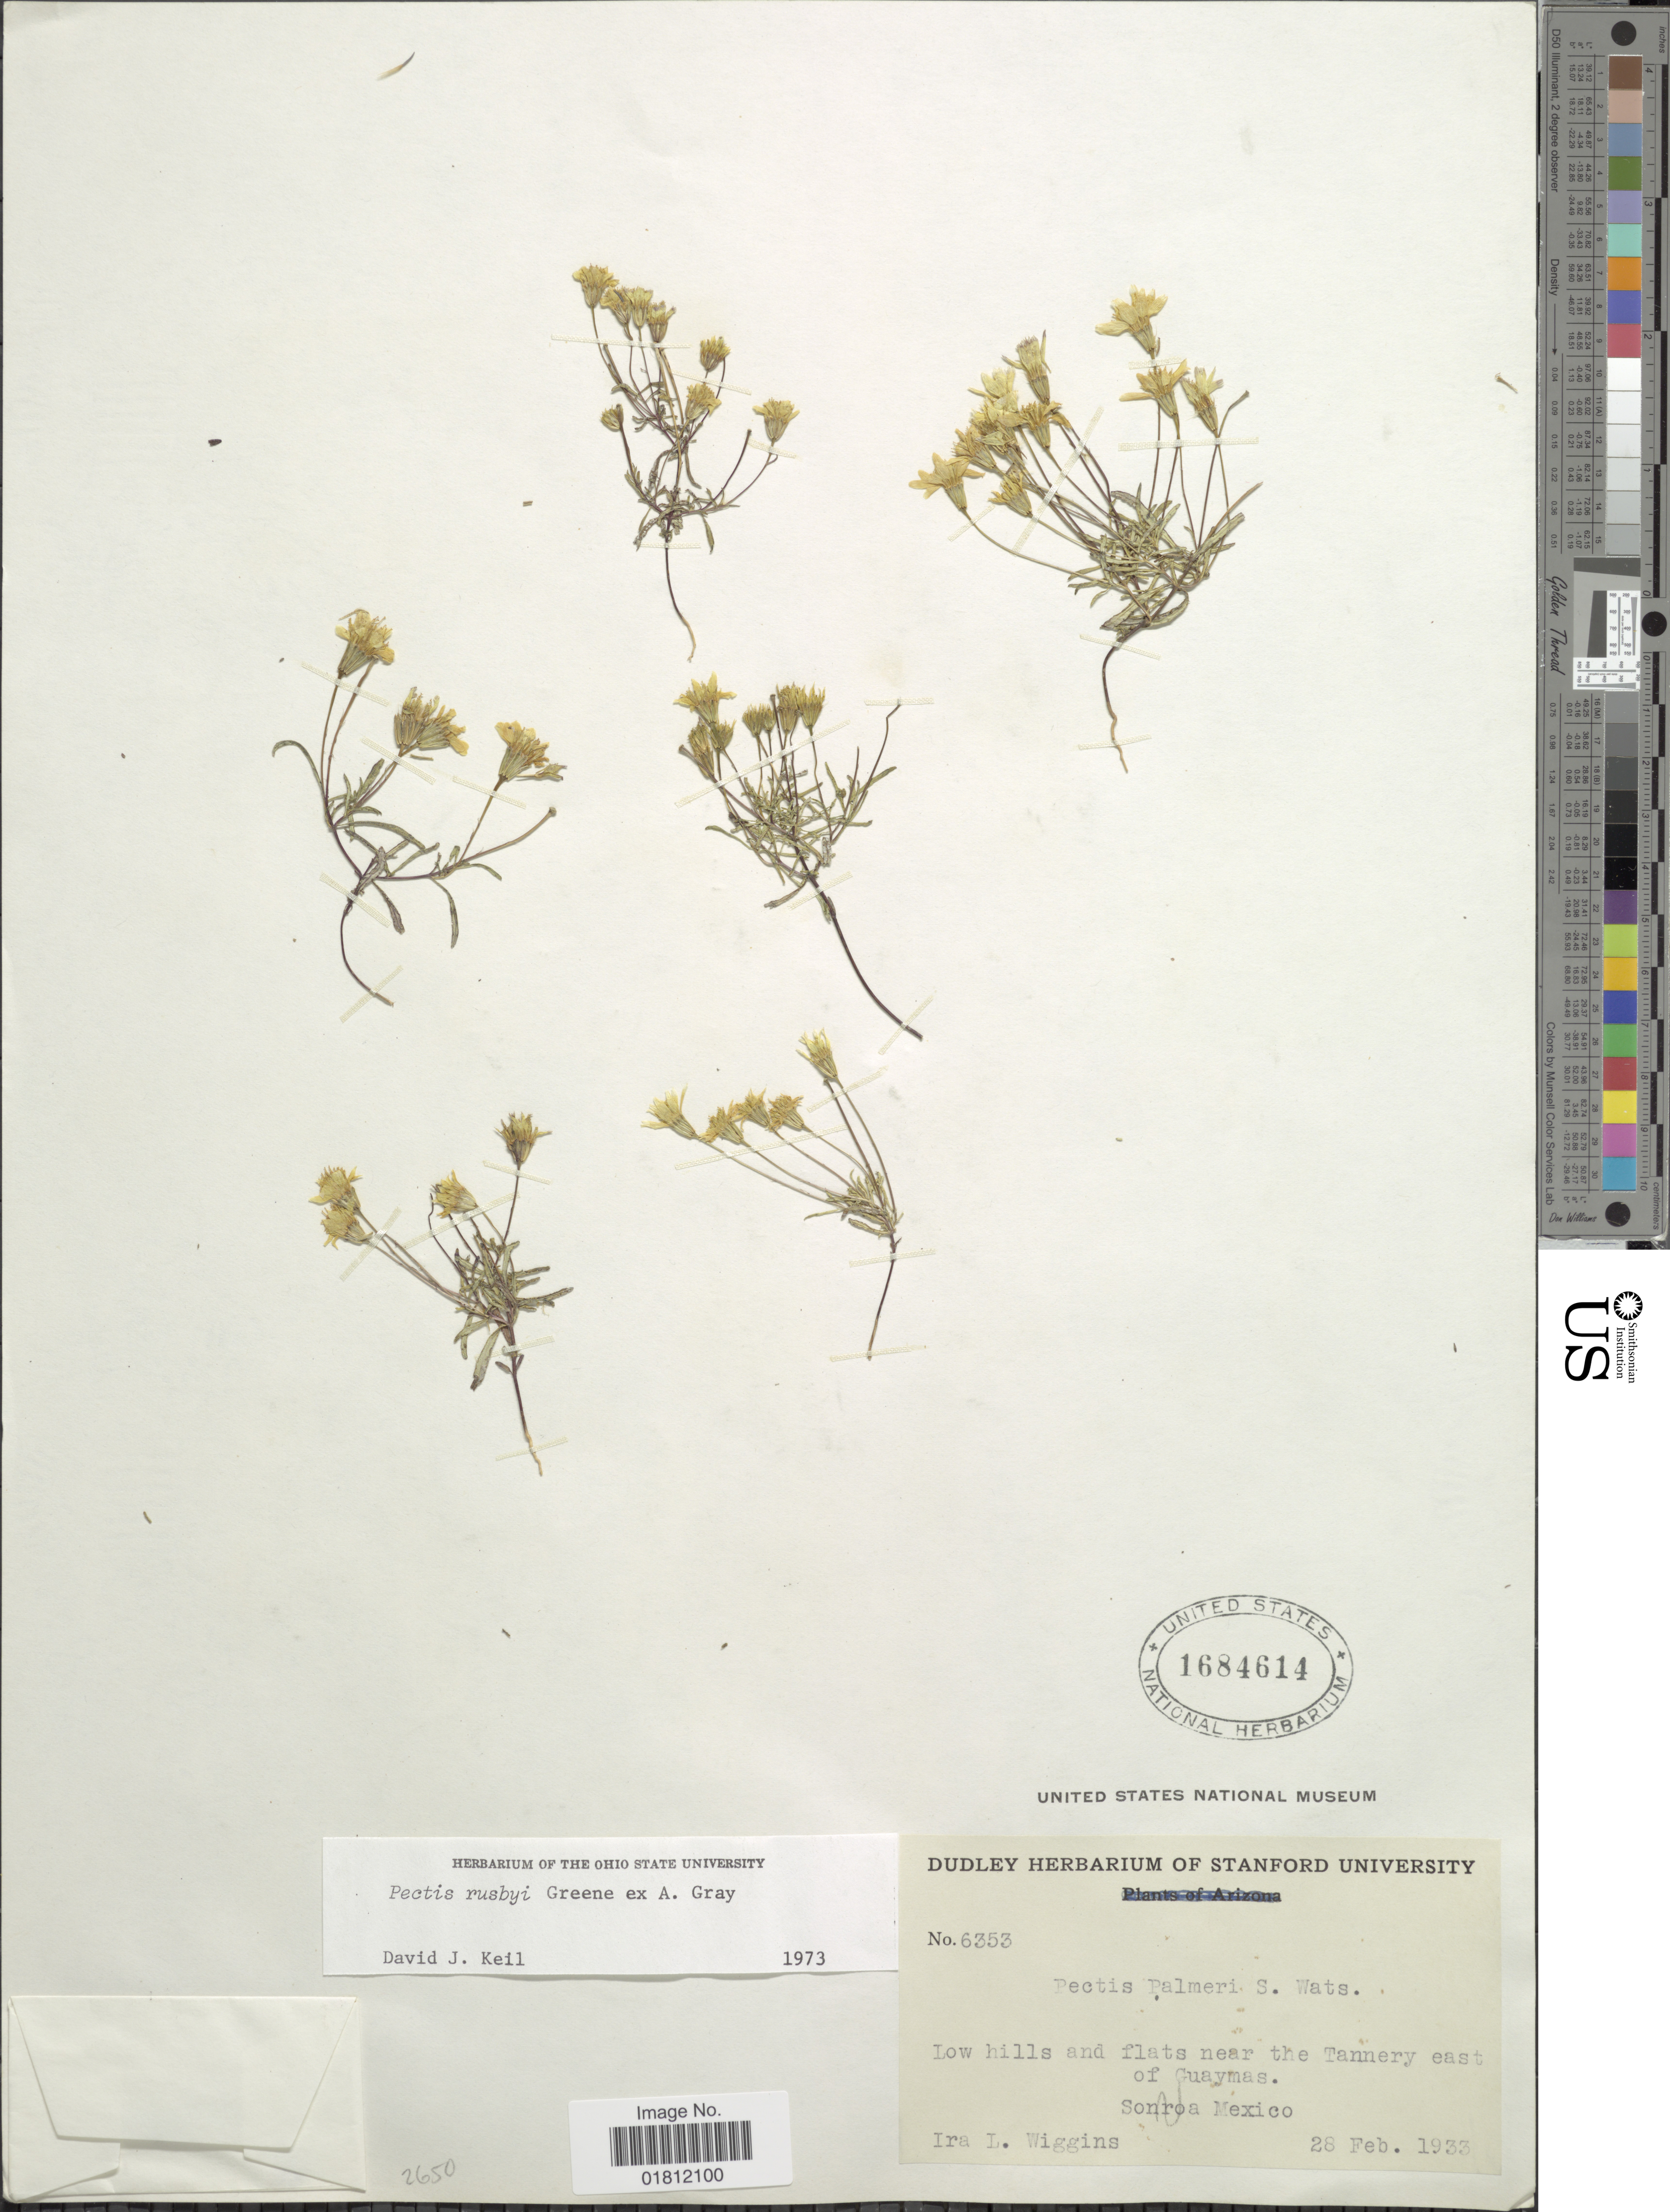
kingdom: Plantae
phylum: Tracheophyta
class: Magnoliopsida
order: Asterales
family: Asteraceae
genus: Pectis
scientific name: Pectis rusbyi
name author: Greene ex A. Gray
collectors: I. L. Wiggins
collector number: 6353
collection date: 1933-02-28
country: Mexico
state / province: Sonora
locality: Low hills and flats near the Tannery east of Guaymas. Sonora Mexico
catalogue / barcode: US 1684614